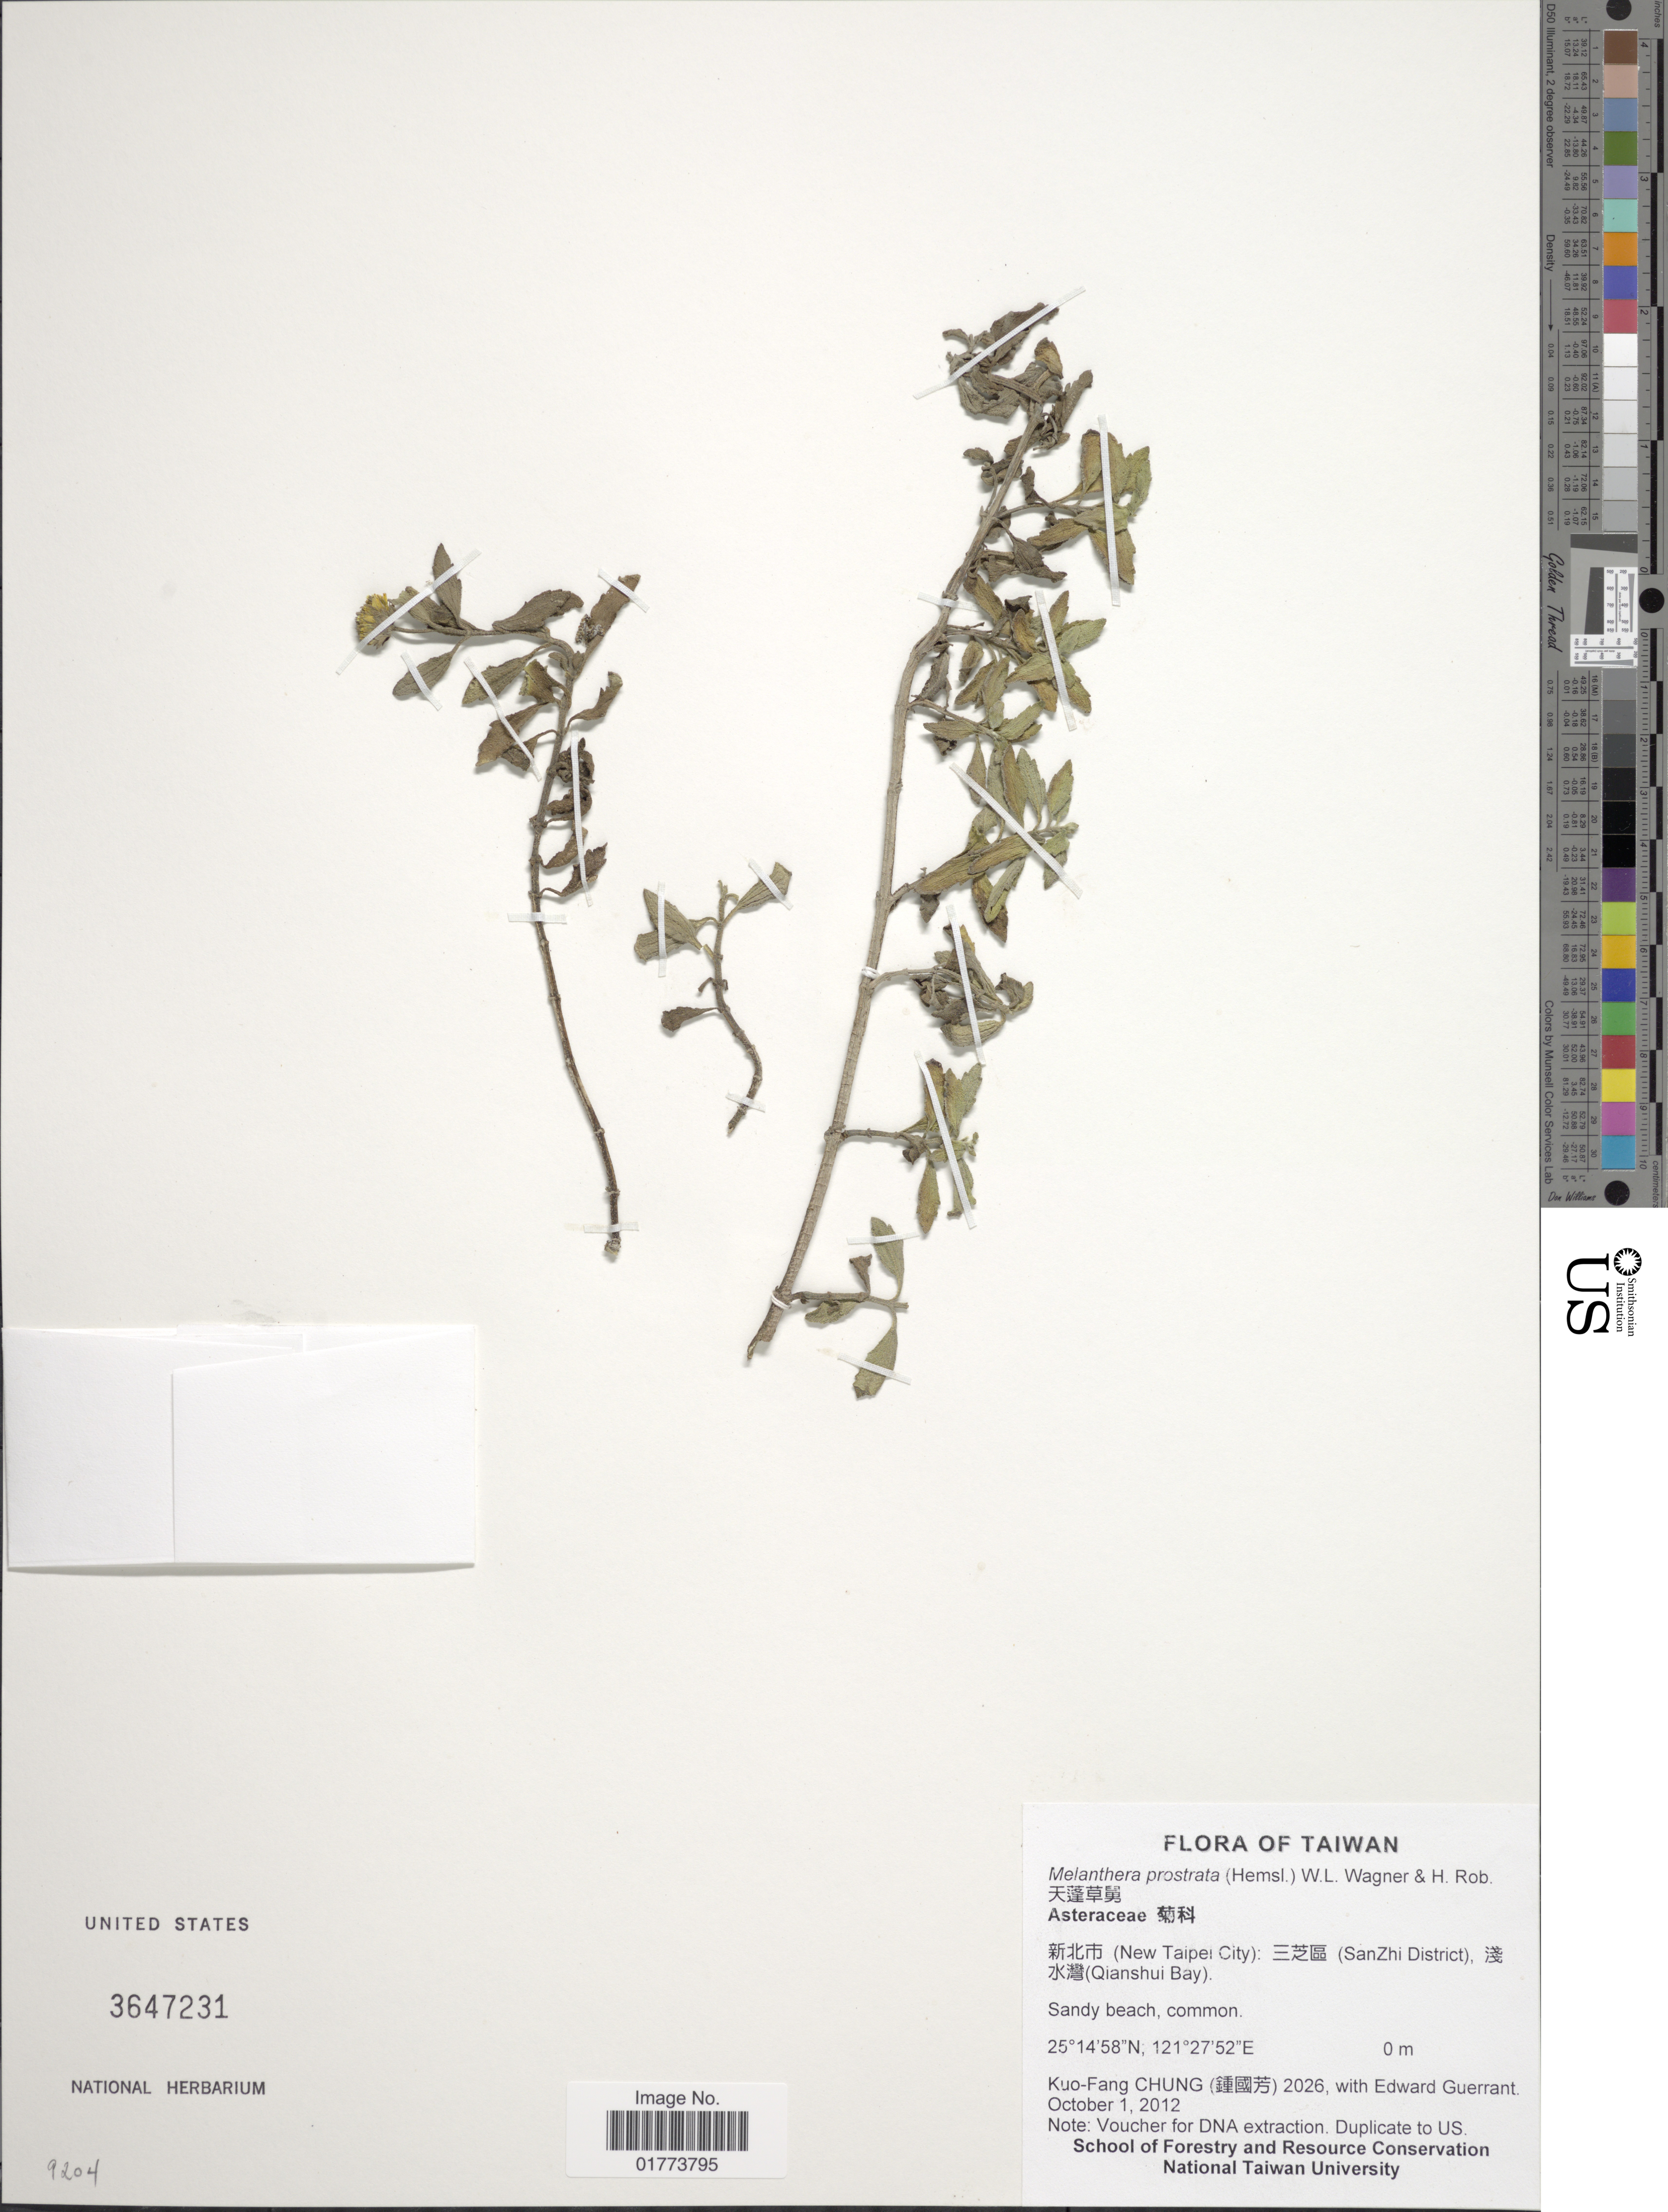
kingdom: Plantae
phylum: Tracheophyta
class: Magnoliopsida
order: Asterales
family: Asteraceae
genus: Melanthera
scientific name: Melanthera prostrata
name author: (Hemsl.) W.L. Wagner & H. Rob.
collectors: K.F. Chung & E. Guerrant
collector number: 2026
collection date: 2012-10-01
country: Taiwan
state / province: Taipei City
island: Taiwan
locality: (New Taipei City): (SanZhi District), (Qianshui Bay)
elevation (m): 0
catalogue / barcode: US 3647231